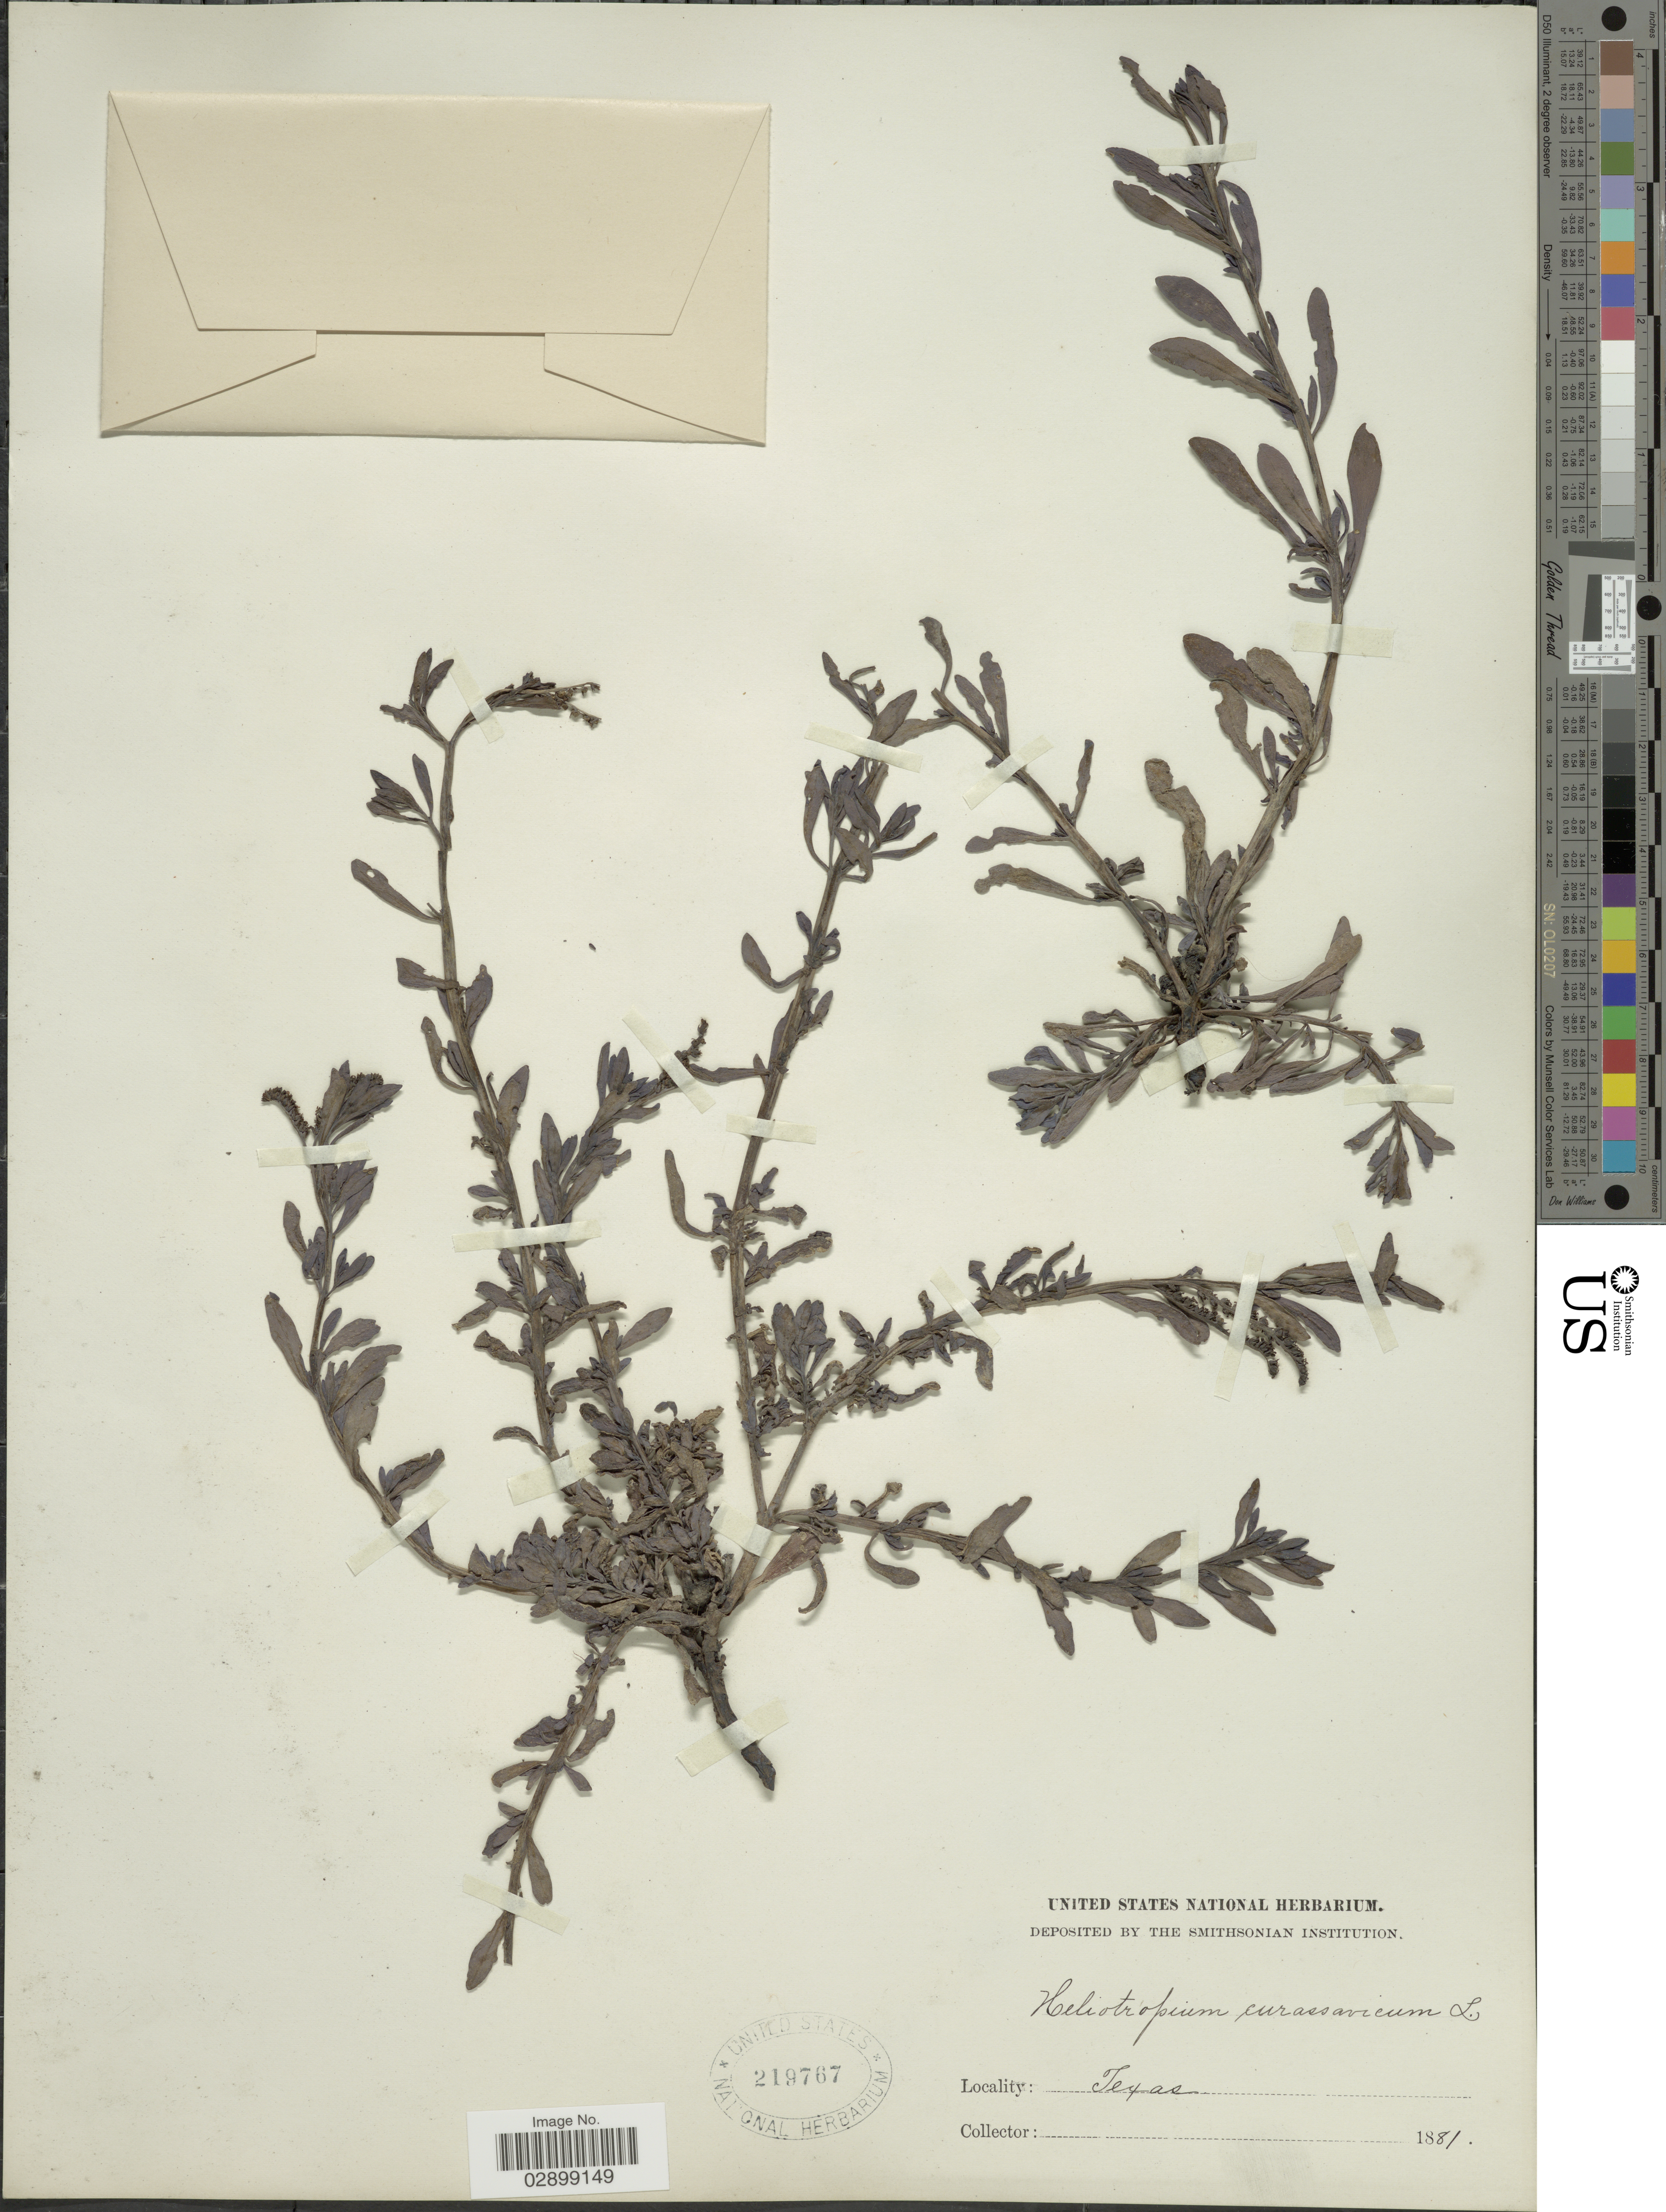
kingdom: Plantae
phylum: Tracheophyta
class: Magnoliopsida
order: Boraginales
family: Heliotropiaceae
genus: Heliotropium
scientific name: Heliotropium curassavicum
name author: L.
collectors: ex herb. United States National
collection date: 1881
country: United States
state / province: Texas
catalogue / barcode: US 219767